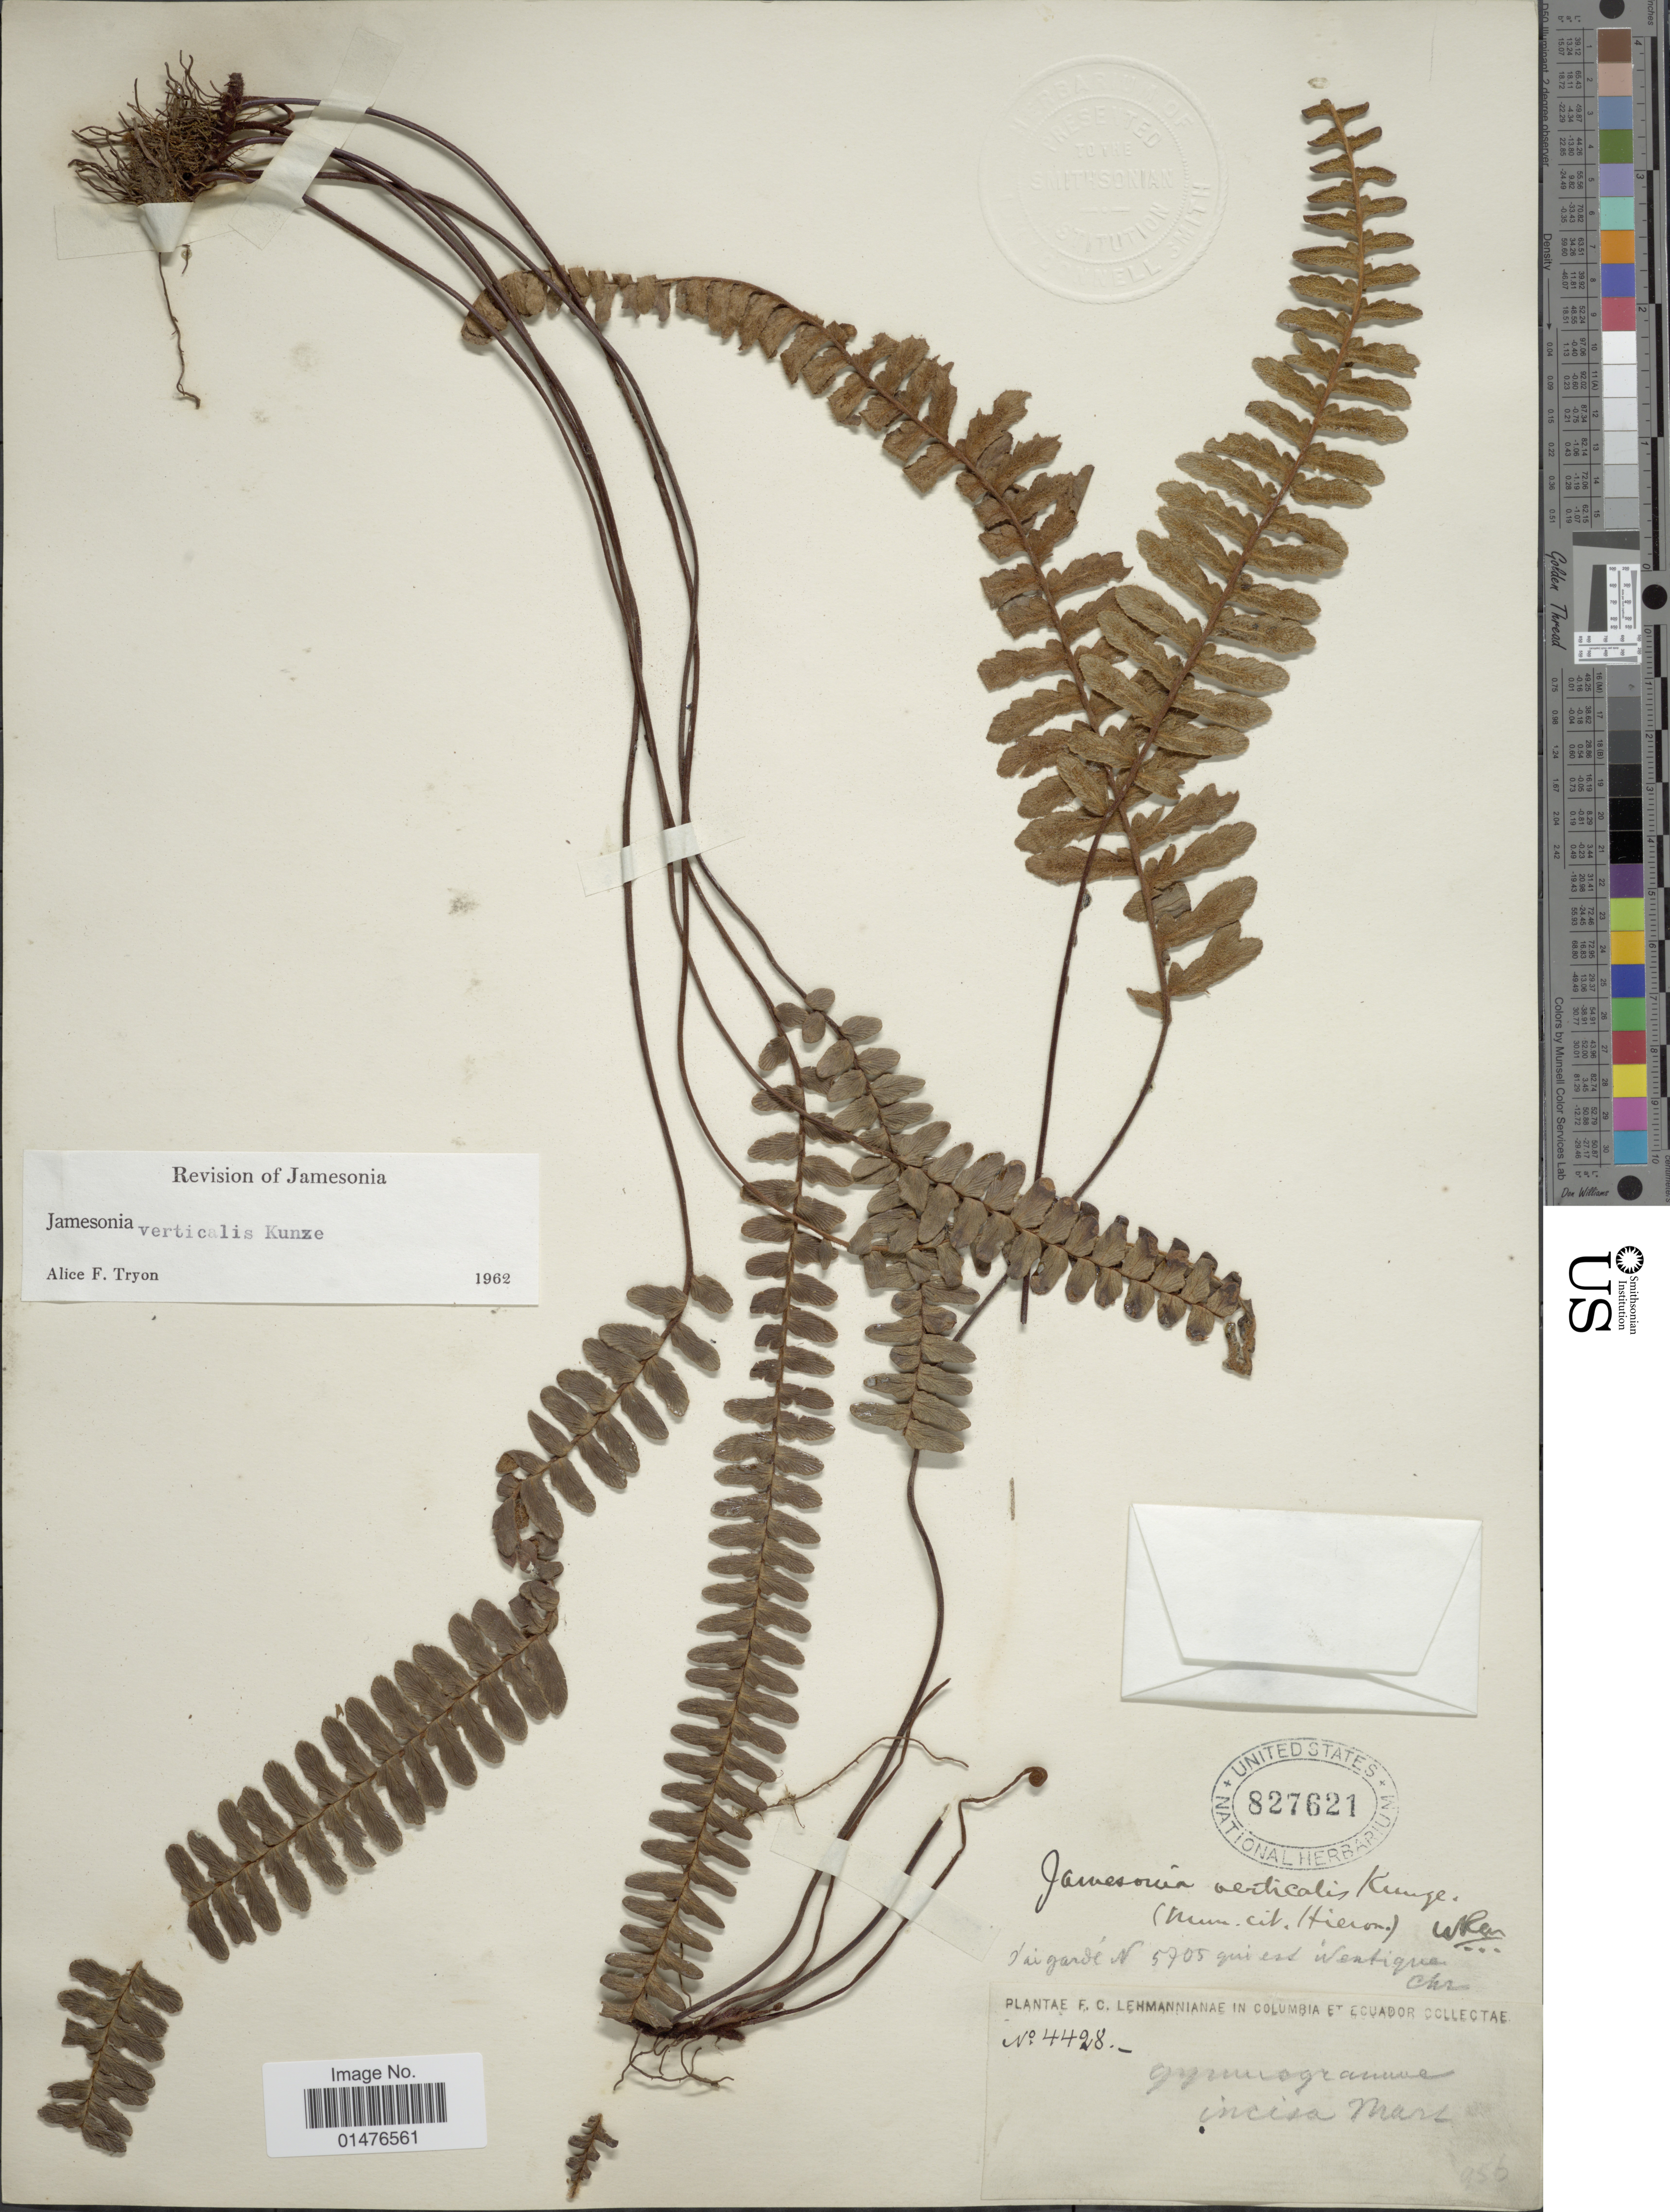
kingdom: Plantae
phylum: Tracheophyta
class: Polypodiopsida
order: Polypodiales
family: Pteridaceae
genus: Jamesonia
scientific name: Jamesonia verticalis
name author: Kunze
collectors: F. C. Lehmann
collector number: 4428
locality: Columbia et Ecuador.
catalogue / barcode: US 827621